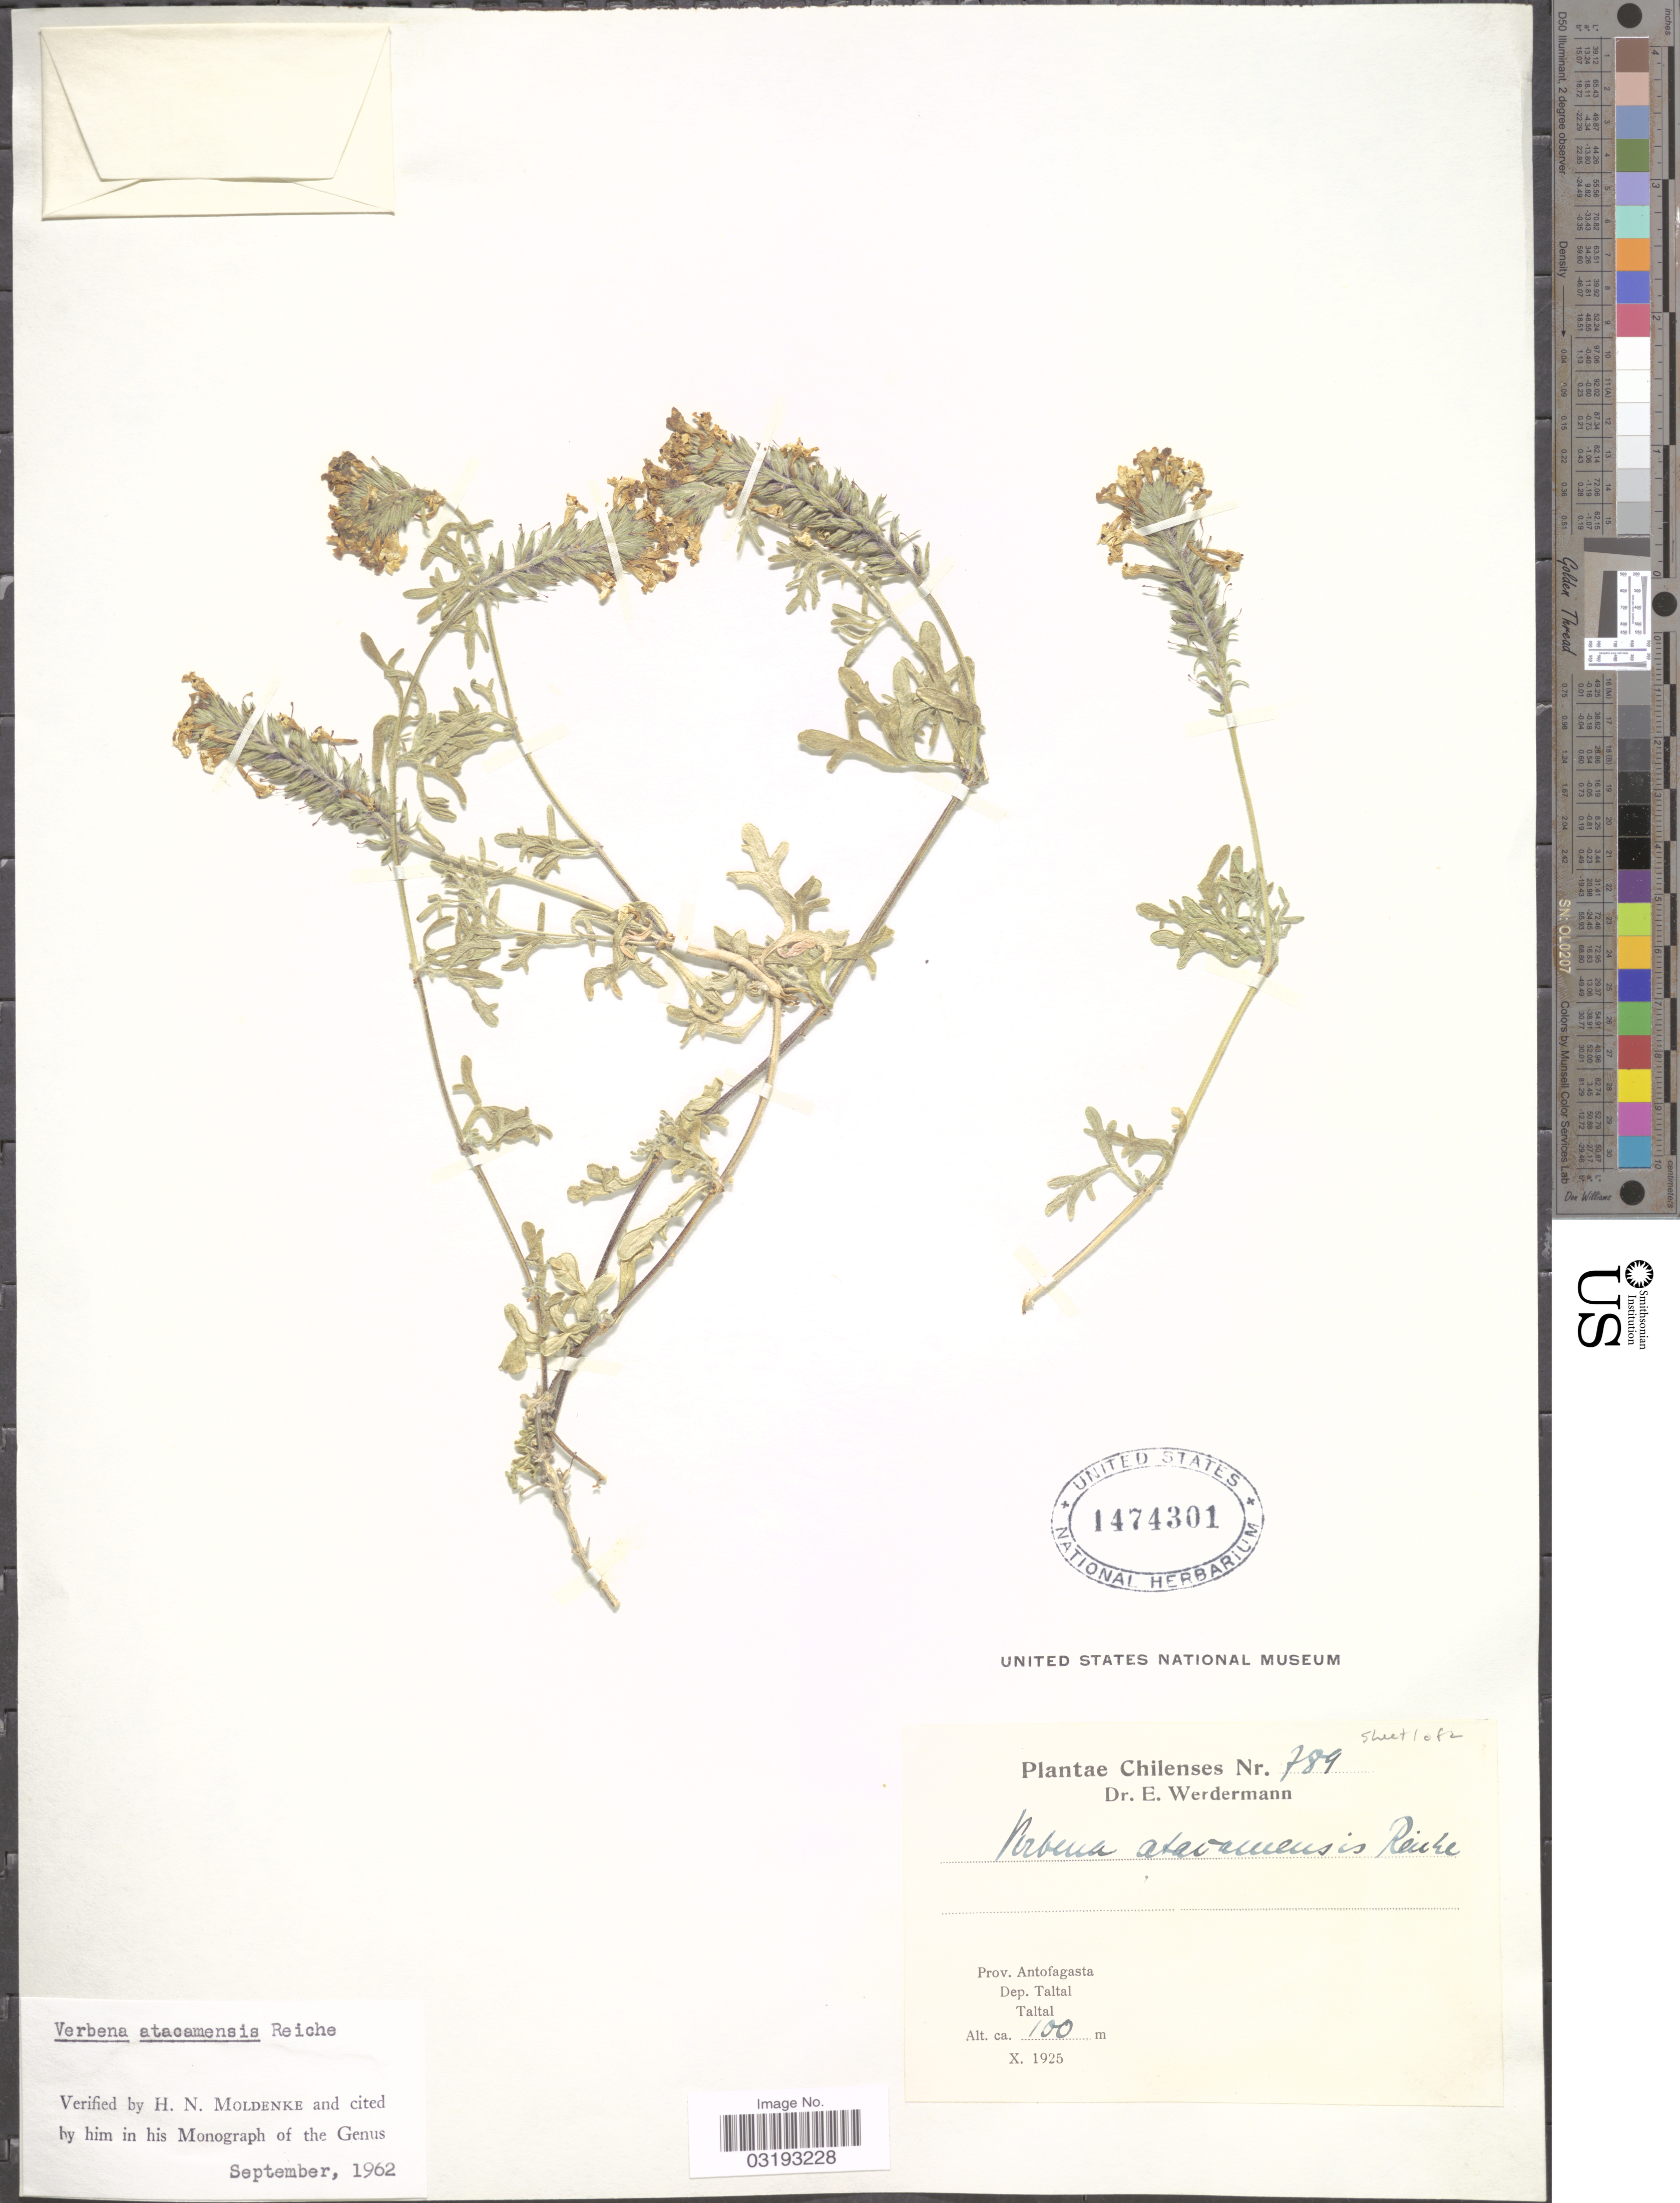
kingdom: Plantae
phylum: Tracheophyta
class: Magnoliopsida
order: Lamiales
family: Verbenaceae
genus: Verbena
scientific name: Verbena atacamensis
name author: Reiche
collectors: E. Werdermann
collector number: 789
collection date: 1925-10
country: Chile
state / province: Antofagasta (II)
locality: Prov. Antofagasta. Dep. Taltal. Taltal.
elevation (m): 100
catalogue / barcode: US 1474301